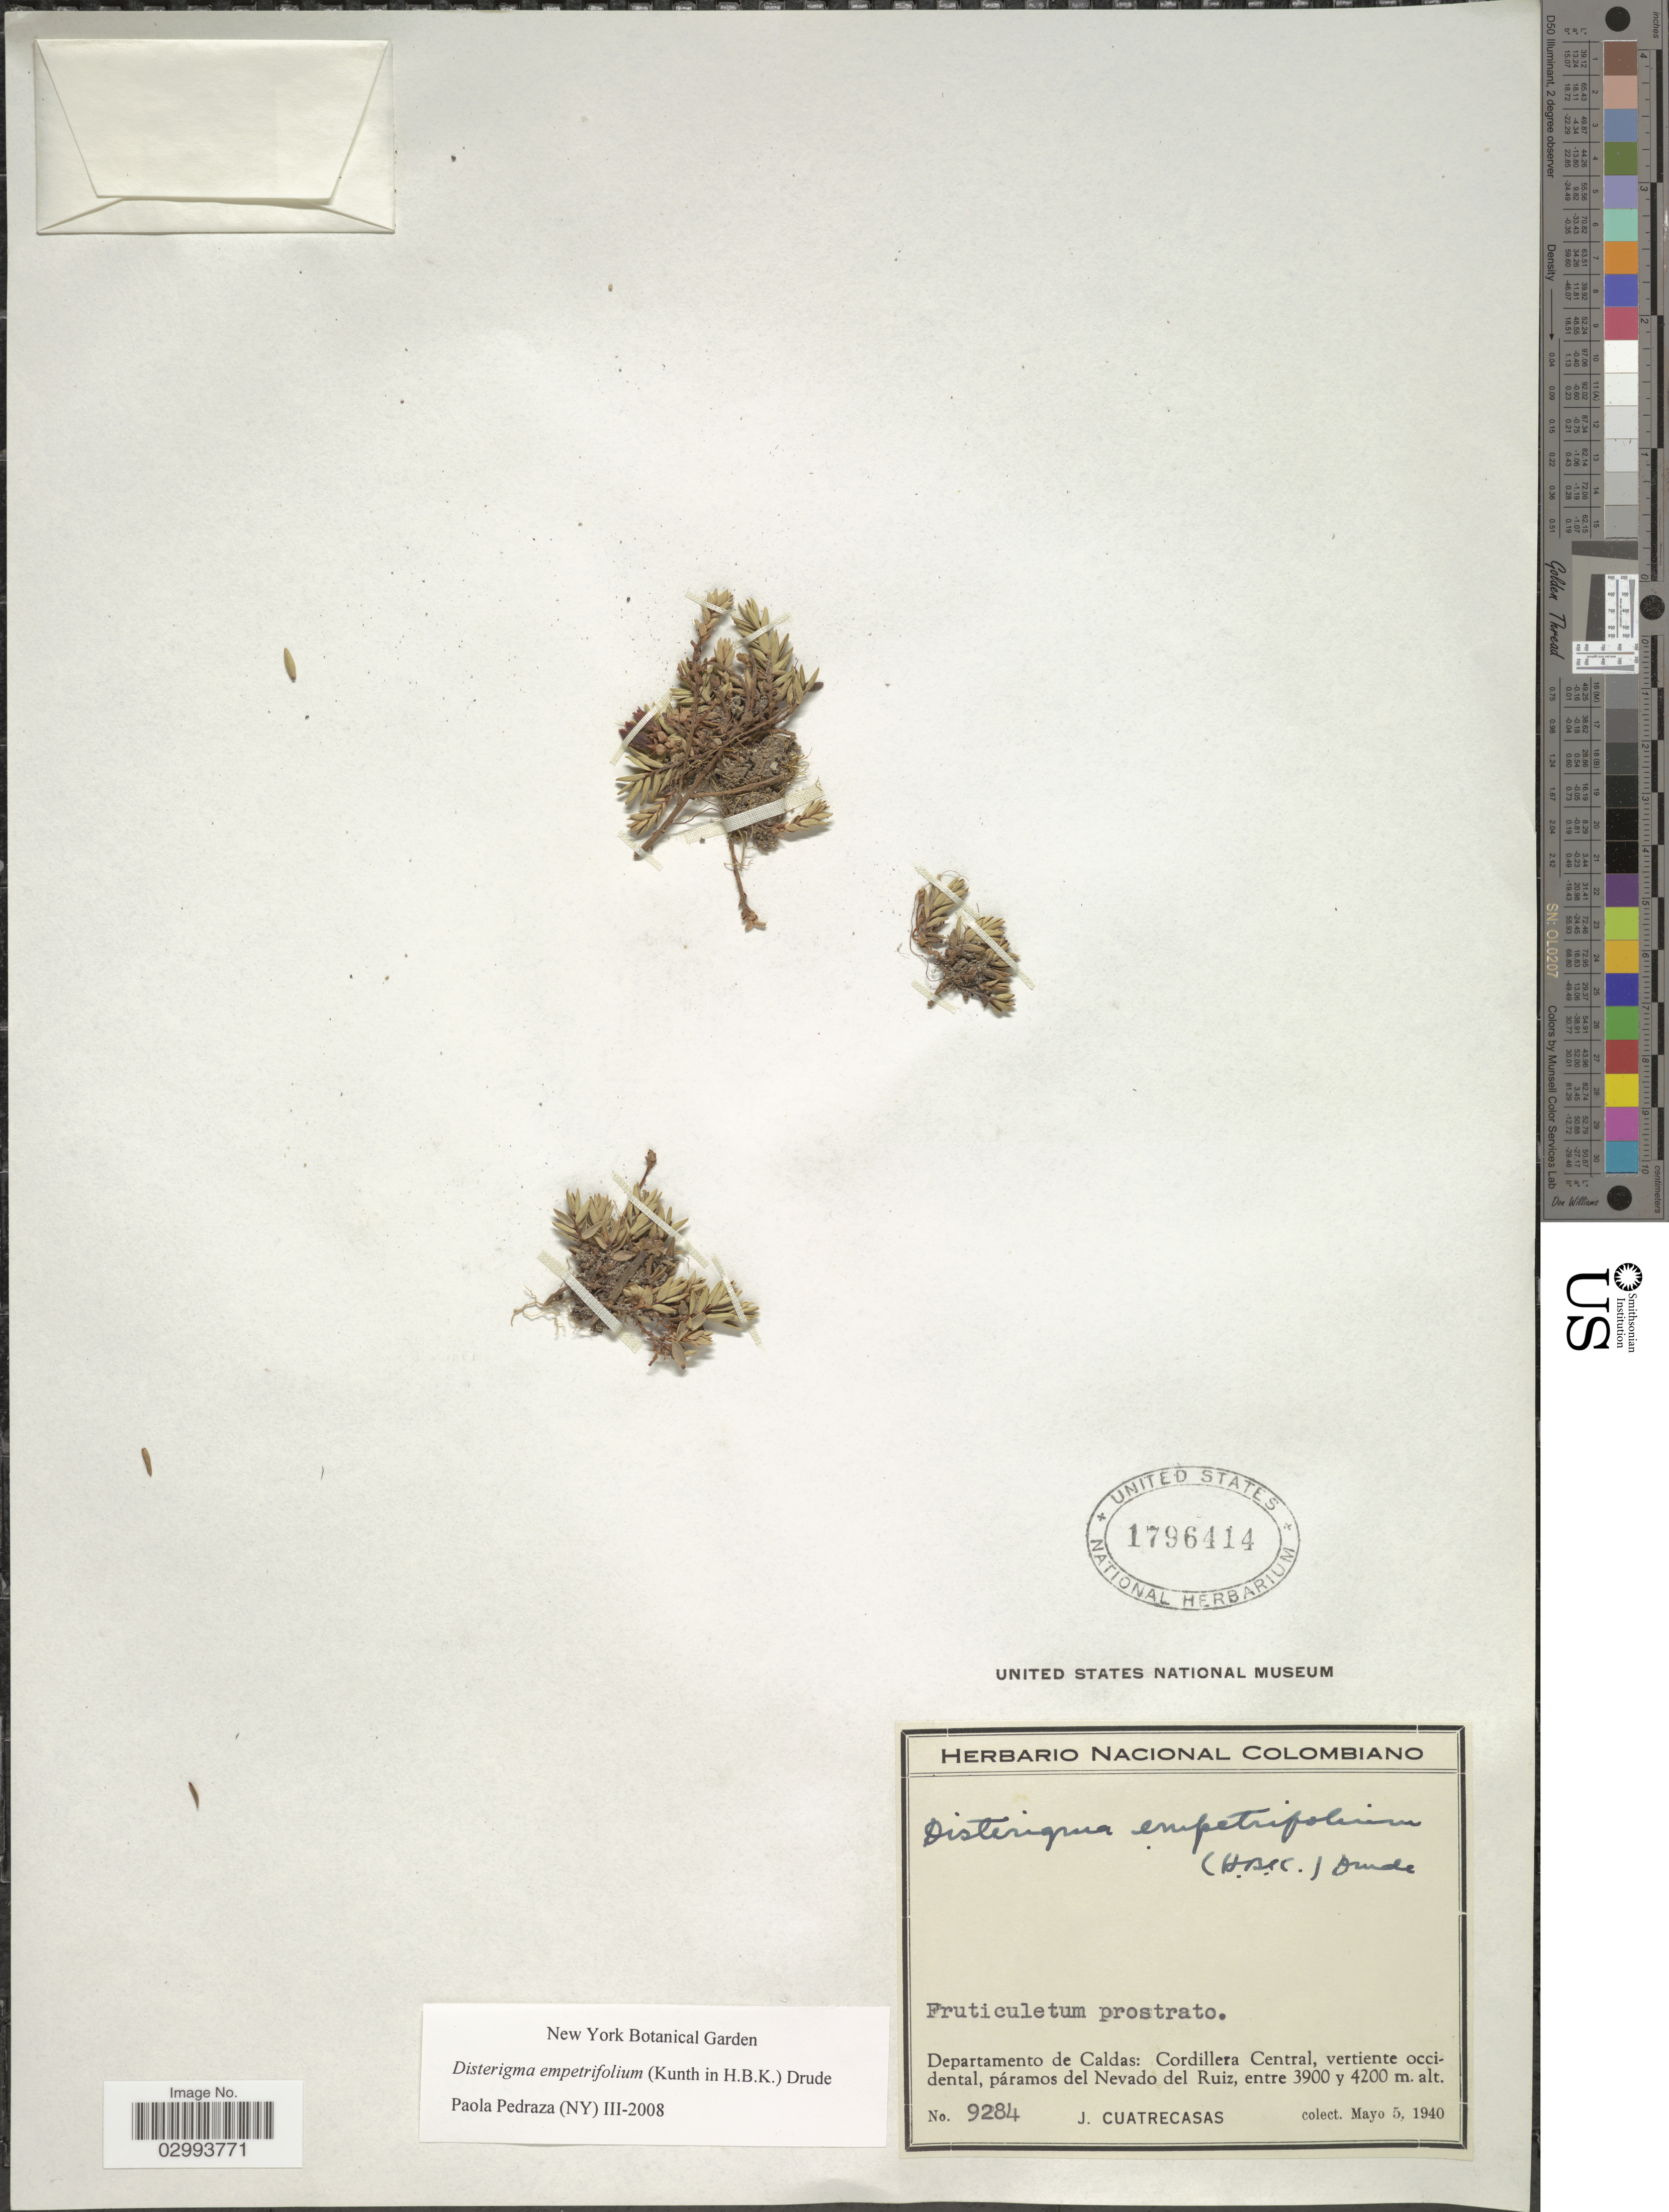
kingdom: Plantae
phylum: Tracheophyta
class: Magnoliopsida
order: Ericales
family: Ericaceae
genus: Disterigma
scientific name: Disterigma empetrifolium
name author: (Kunth) Drude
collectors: J. Cuatrecasas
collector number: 9284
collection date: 1940-05-05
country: Colombia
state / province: Caldas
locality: Departamento de Caldas, Cordillera Central, vertiente occidental, páramos del Nevado del Ruiz.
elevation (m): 3900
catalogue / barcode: US 1796414